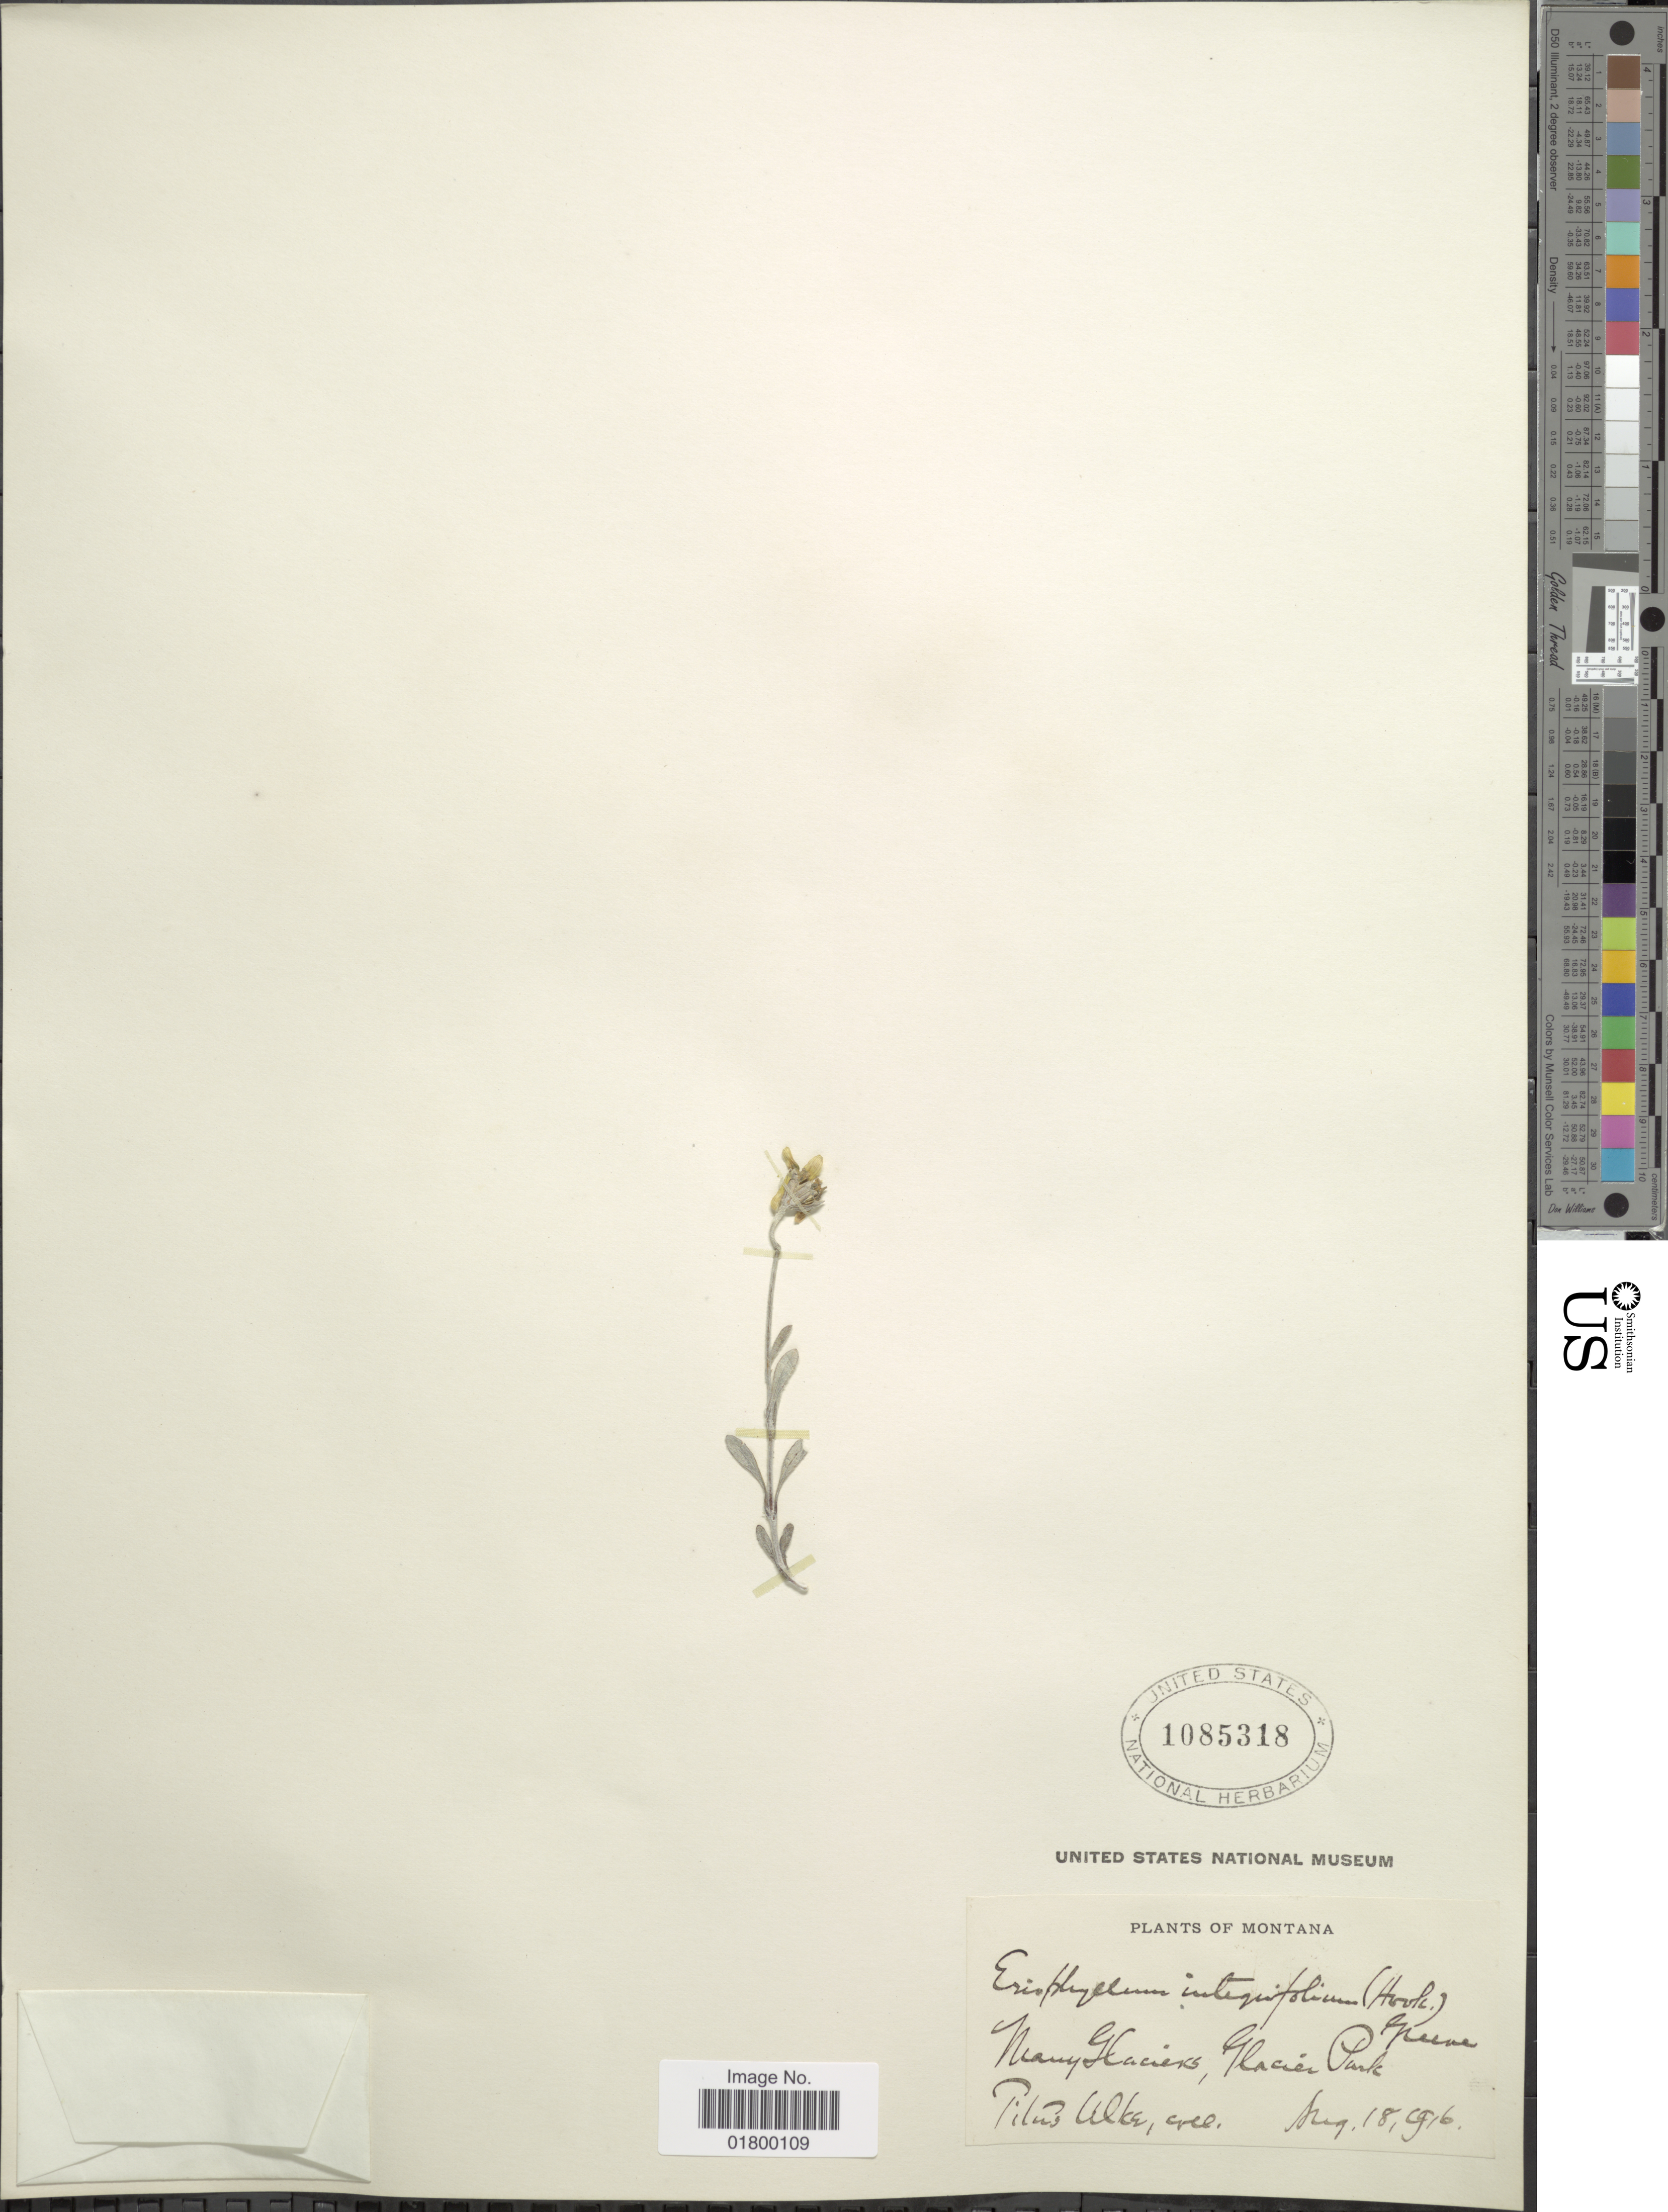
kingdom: Plantae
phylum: Tracheophyta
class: Magnoliopsida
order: Asterales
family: Asteraceae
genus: Eriophyllum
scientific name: Eriophyllum integrifolium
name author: (Hook.) Greene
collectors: T. Ulke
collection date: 1916-08-18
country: United States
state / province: Montana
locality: Many Glaciers, Glacier Park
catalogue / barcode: US 1085318